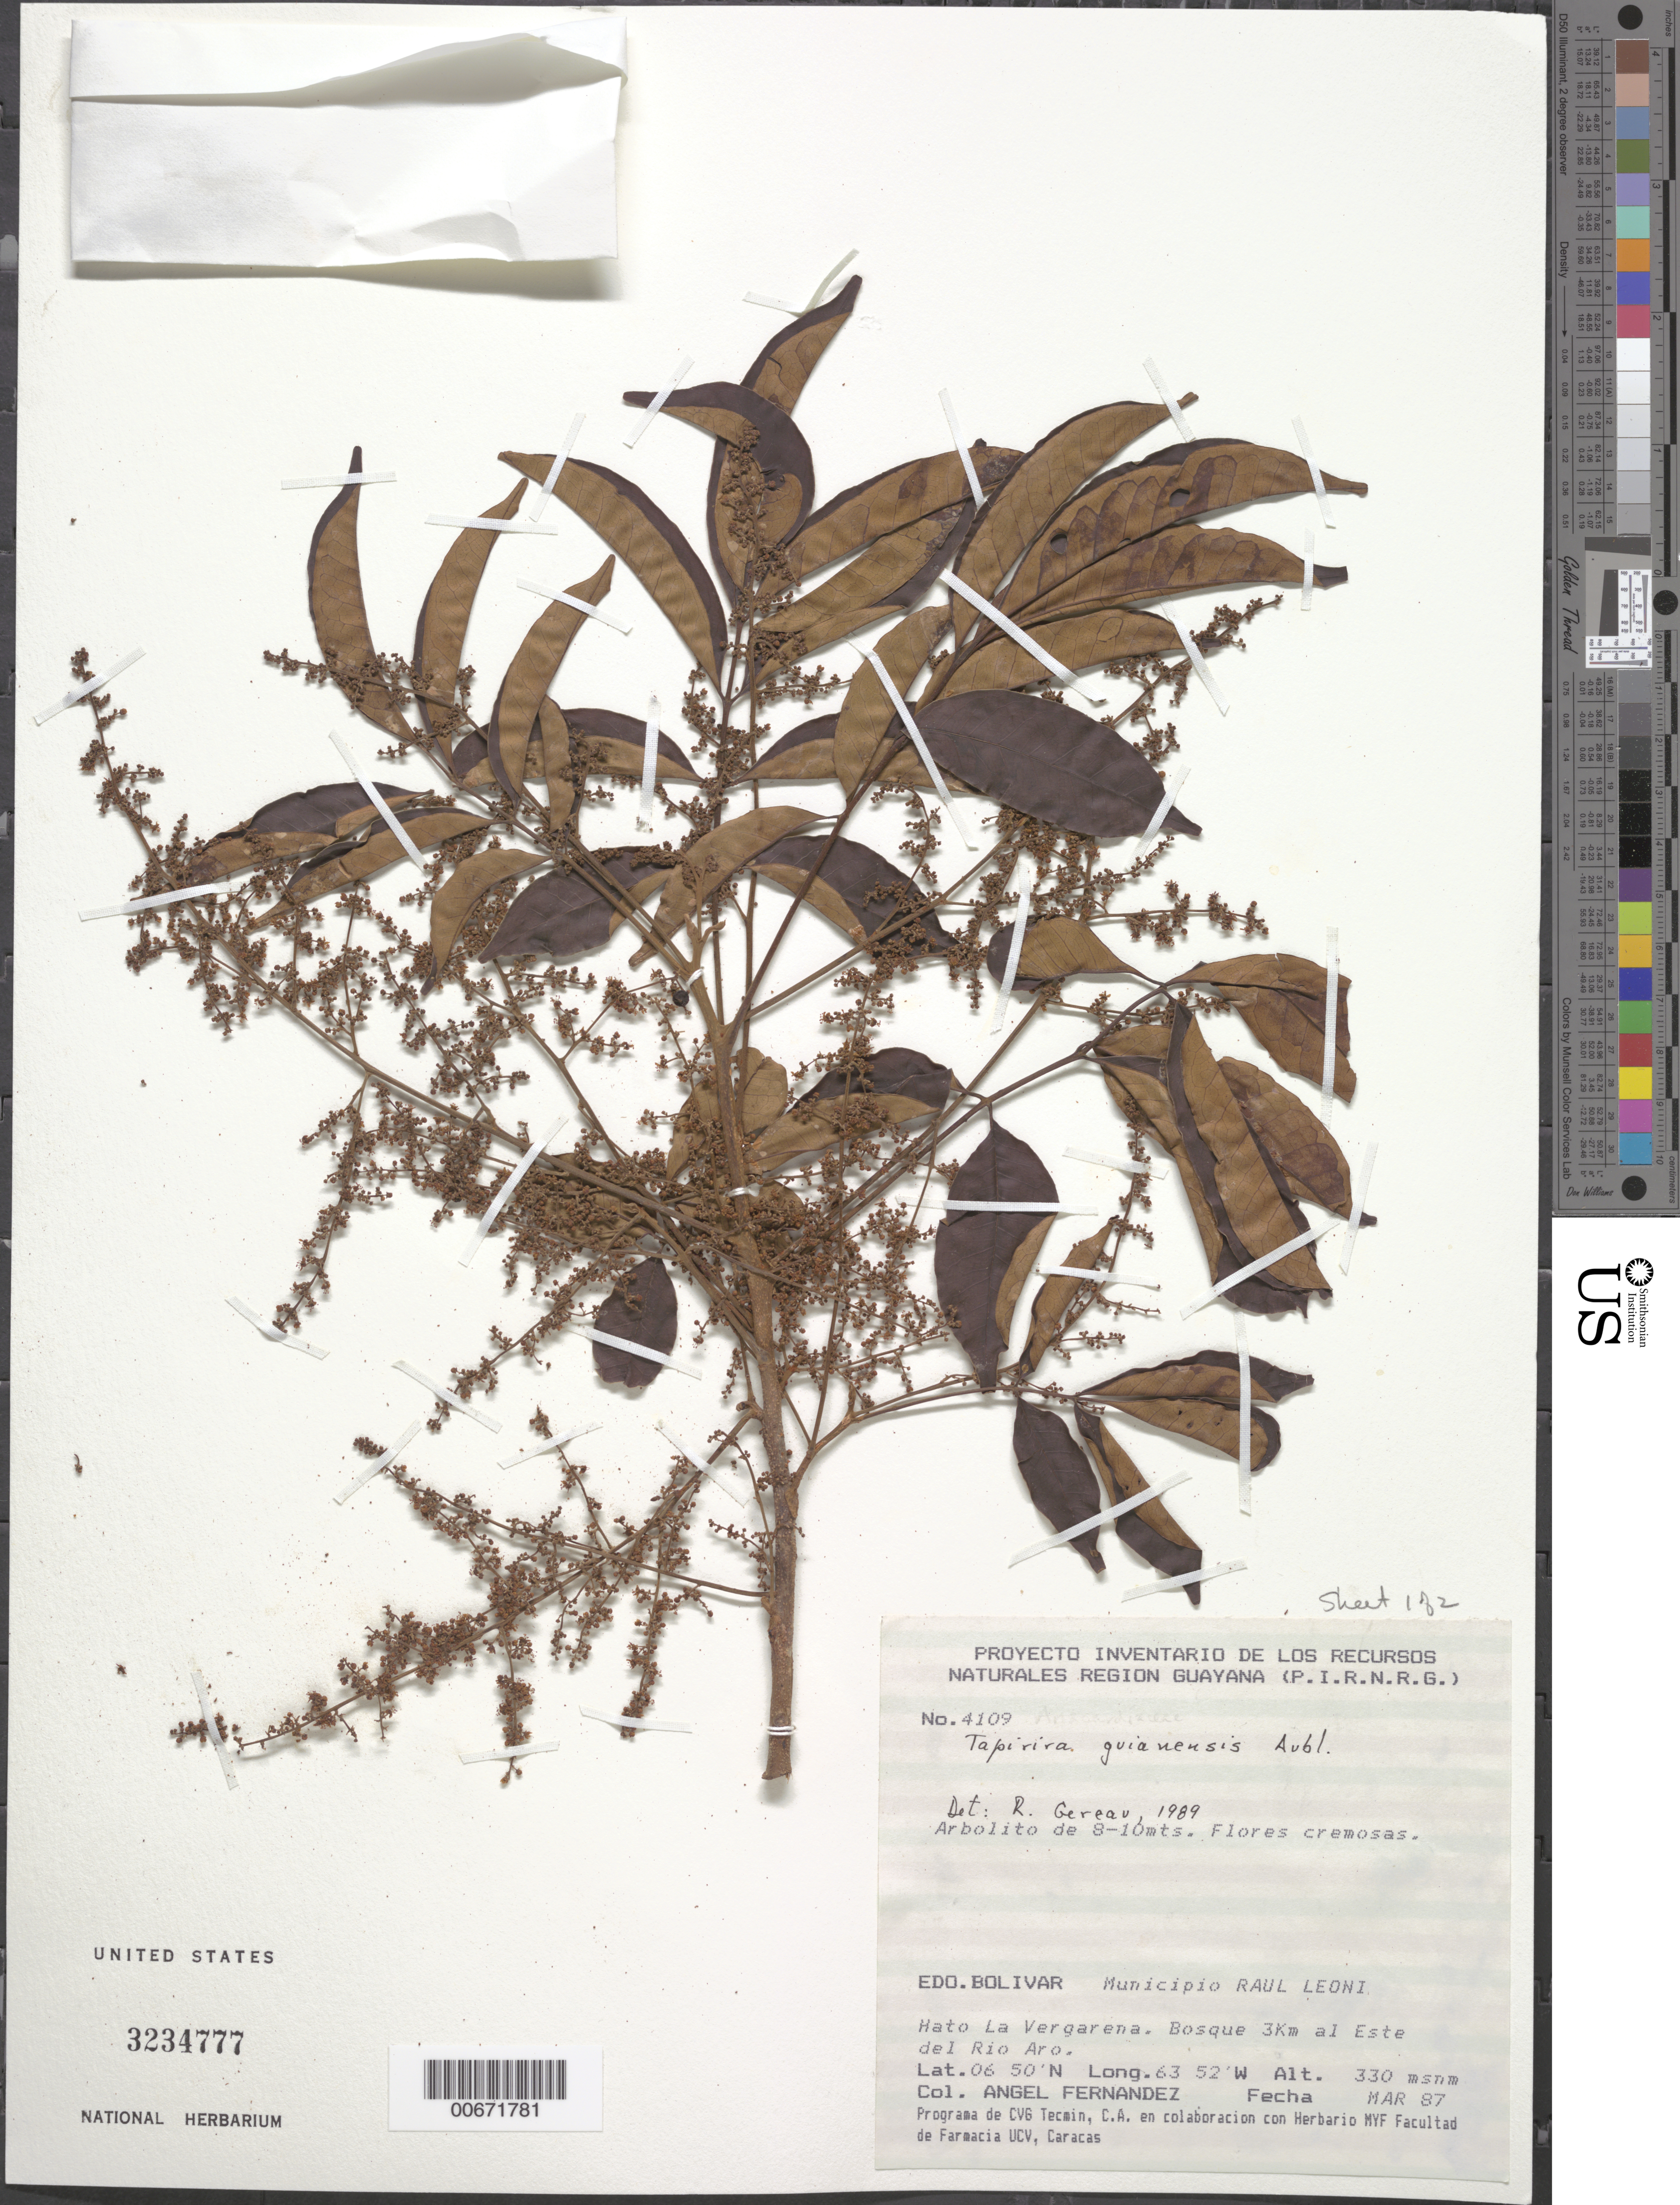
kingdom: Plantae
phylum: Tracheophyta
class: Magnoliopsida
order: Sapindales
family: Anacardiaceae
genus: Tapirira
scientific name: Tapirira guianensis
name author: Aubl.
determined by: Gereau, R. E.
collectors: A. Fernández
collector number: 4109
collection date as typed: Mar-87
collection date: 1987-03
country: Venezuela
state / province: Bolívar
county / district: Angostura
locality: Mun. Raúl Leoni [=Angostura], Hato La Veragarena, 3 km al este del Río Aro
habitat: Forest 3 km East of Rio Aro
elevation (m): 330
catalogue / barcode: US 3234777